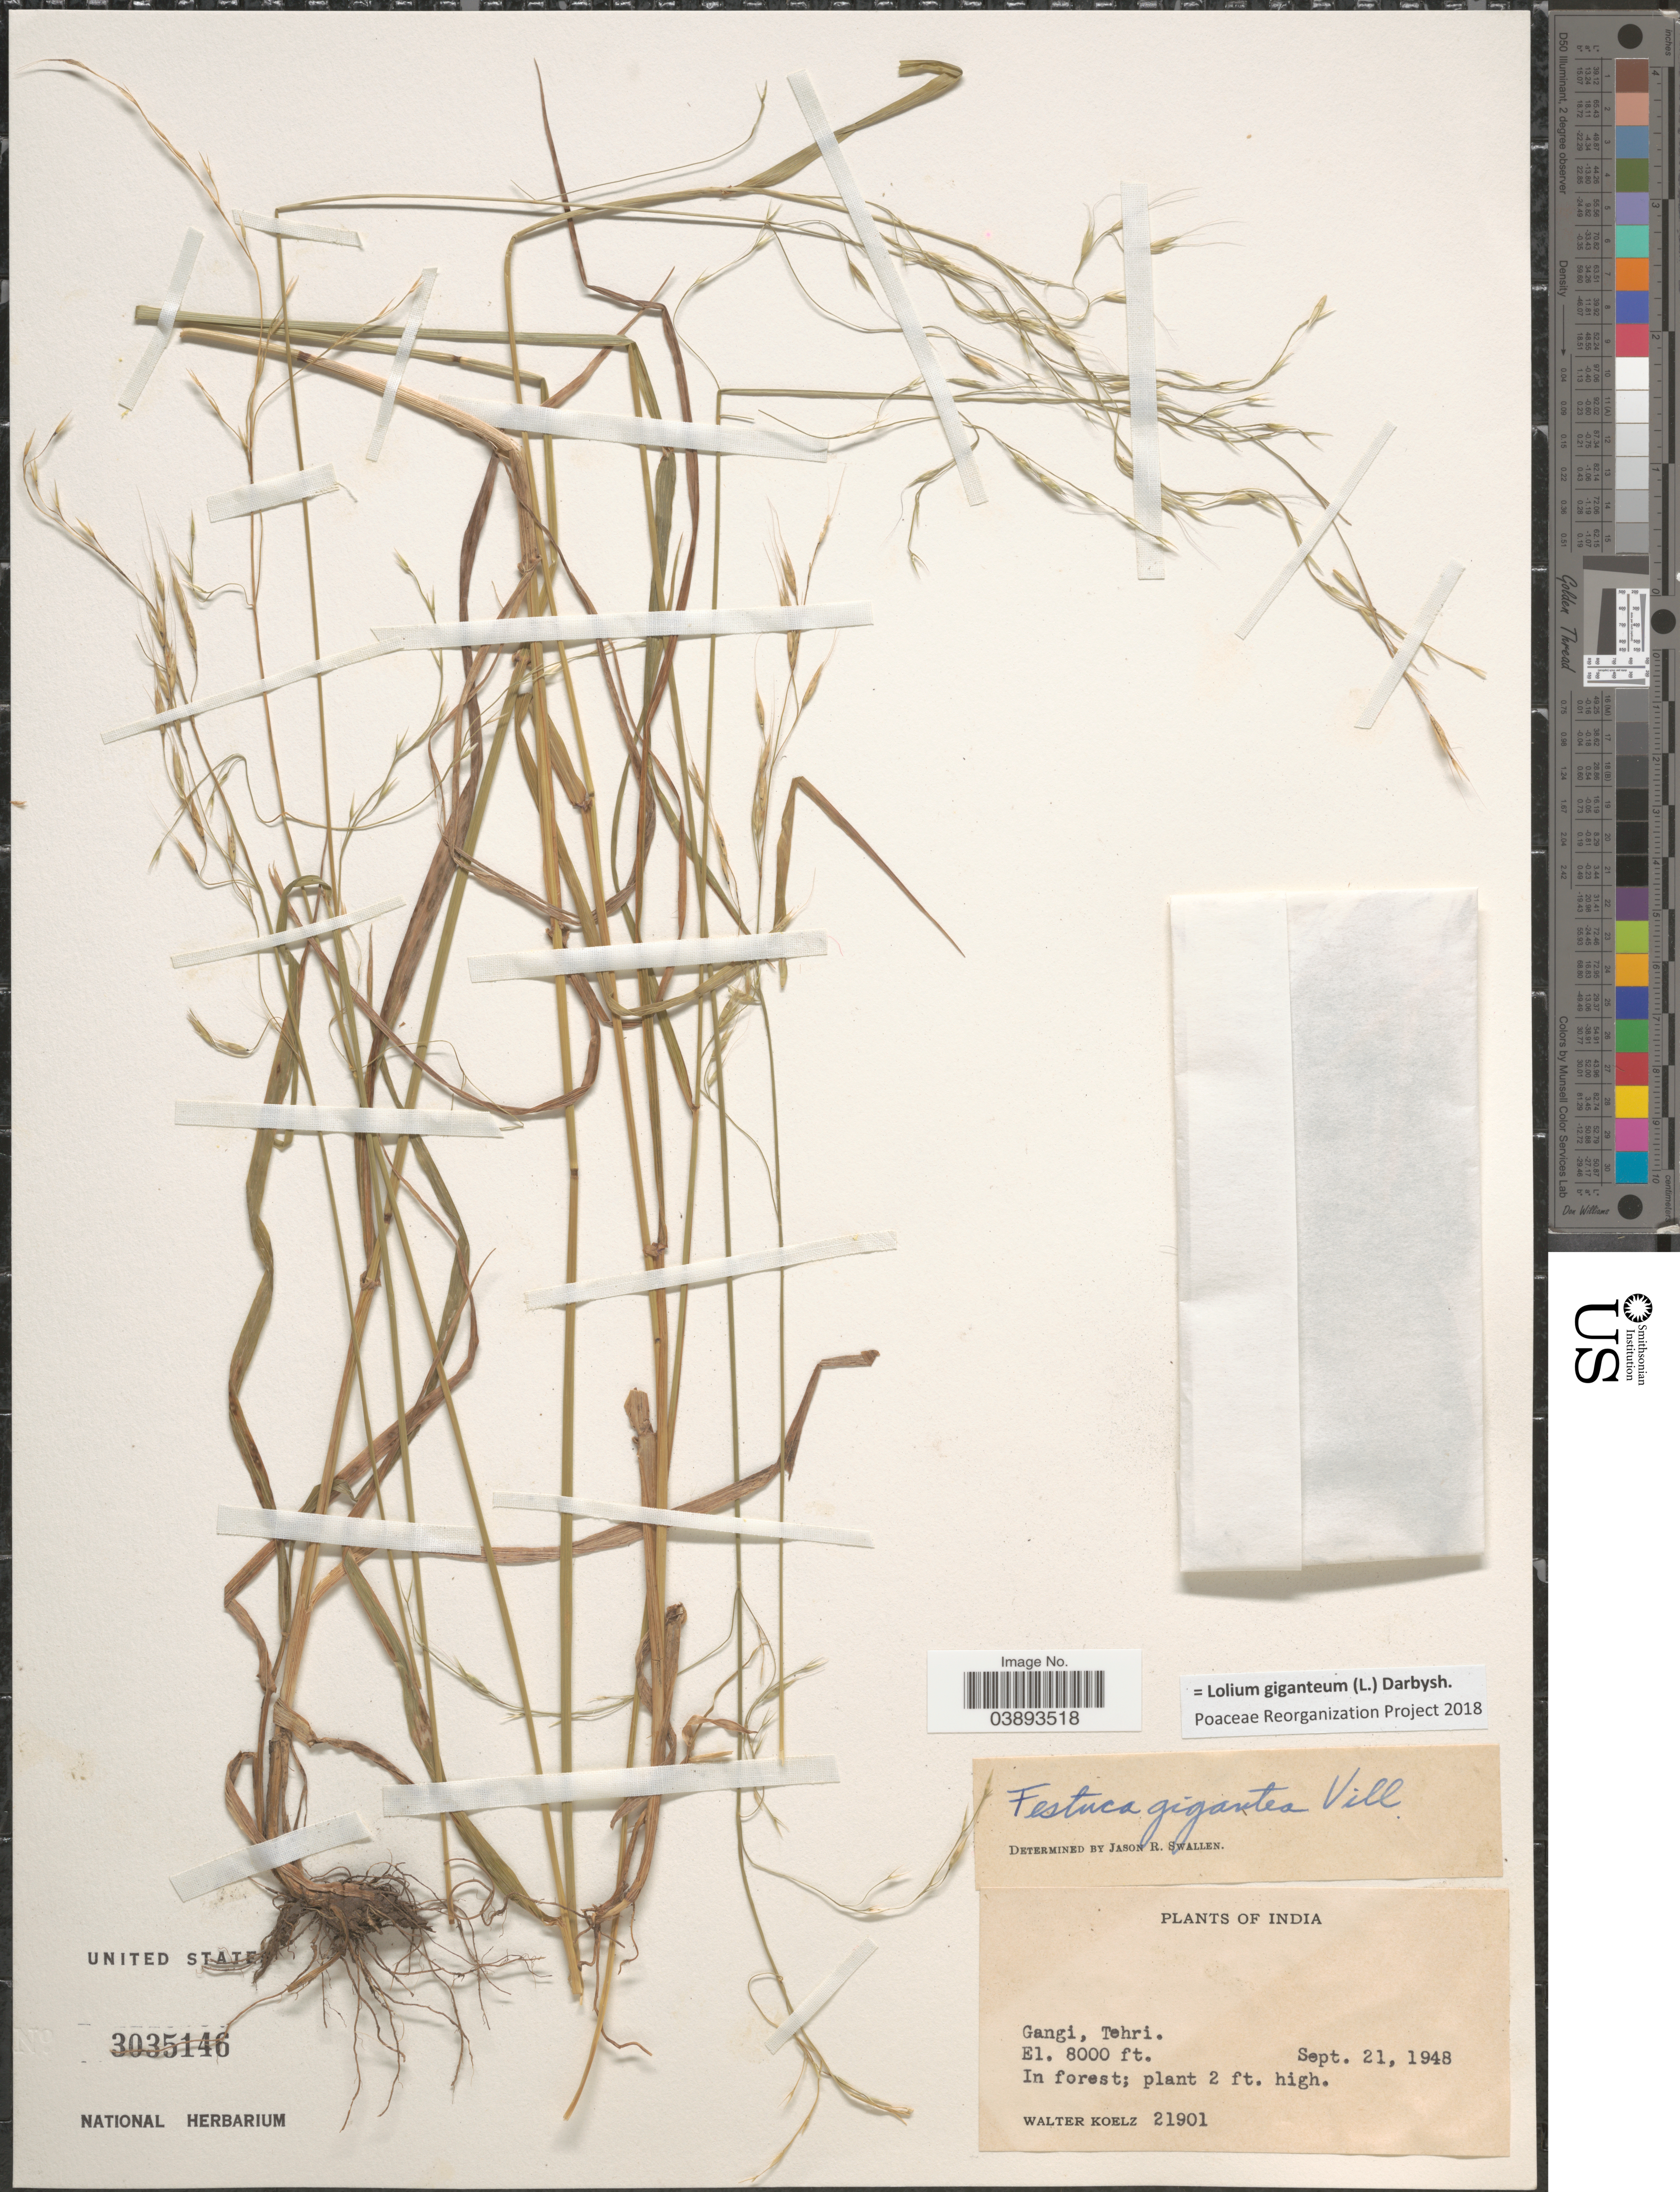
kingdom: Plantae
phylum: Tracheophyta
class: Liliopsida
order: Poales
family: Poaceae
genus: Lolium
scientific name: Lolium giganteum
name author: (L.) Darbysh.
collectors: W. N. Koelz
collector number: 21901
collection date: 1948-09-21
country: India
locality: Gangi, Tehri.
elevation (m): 2438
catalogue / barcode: US 3035146